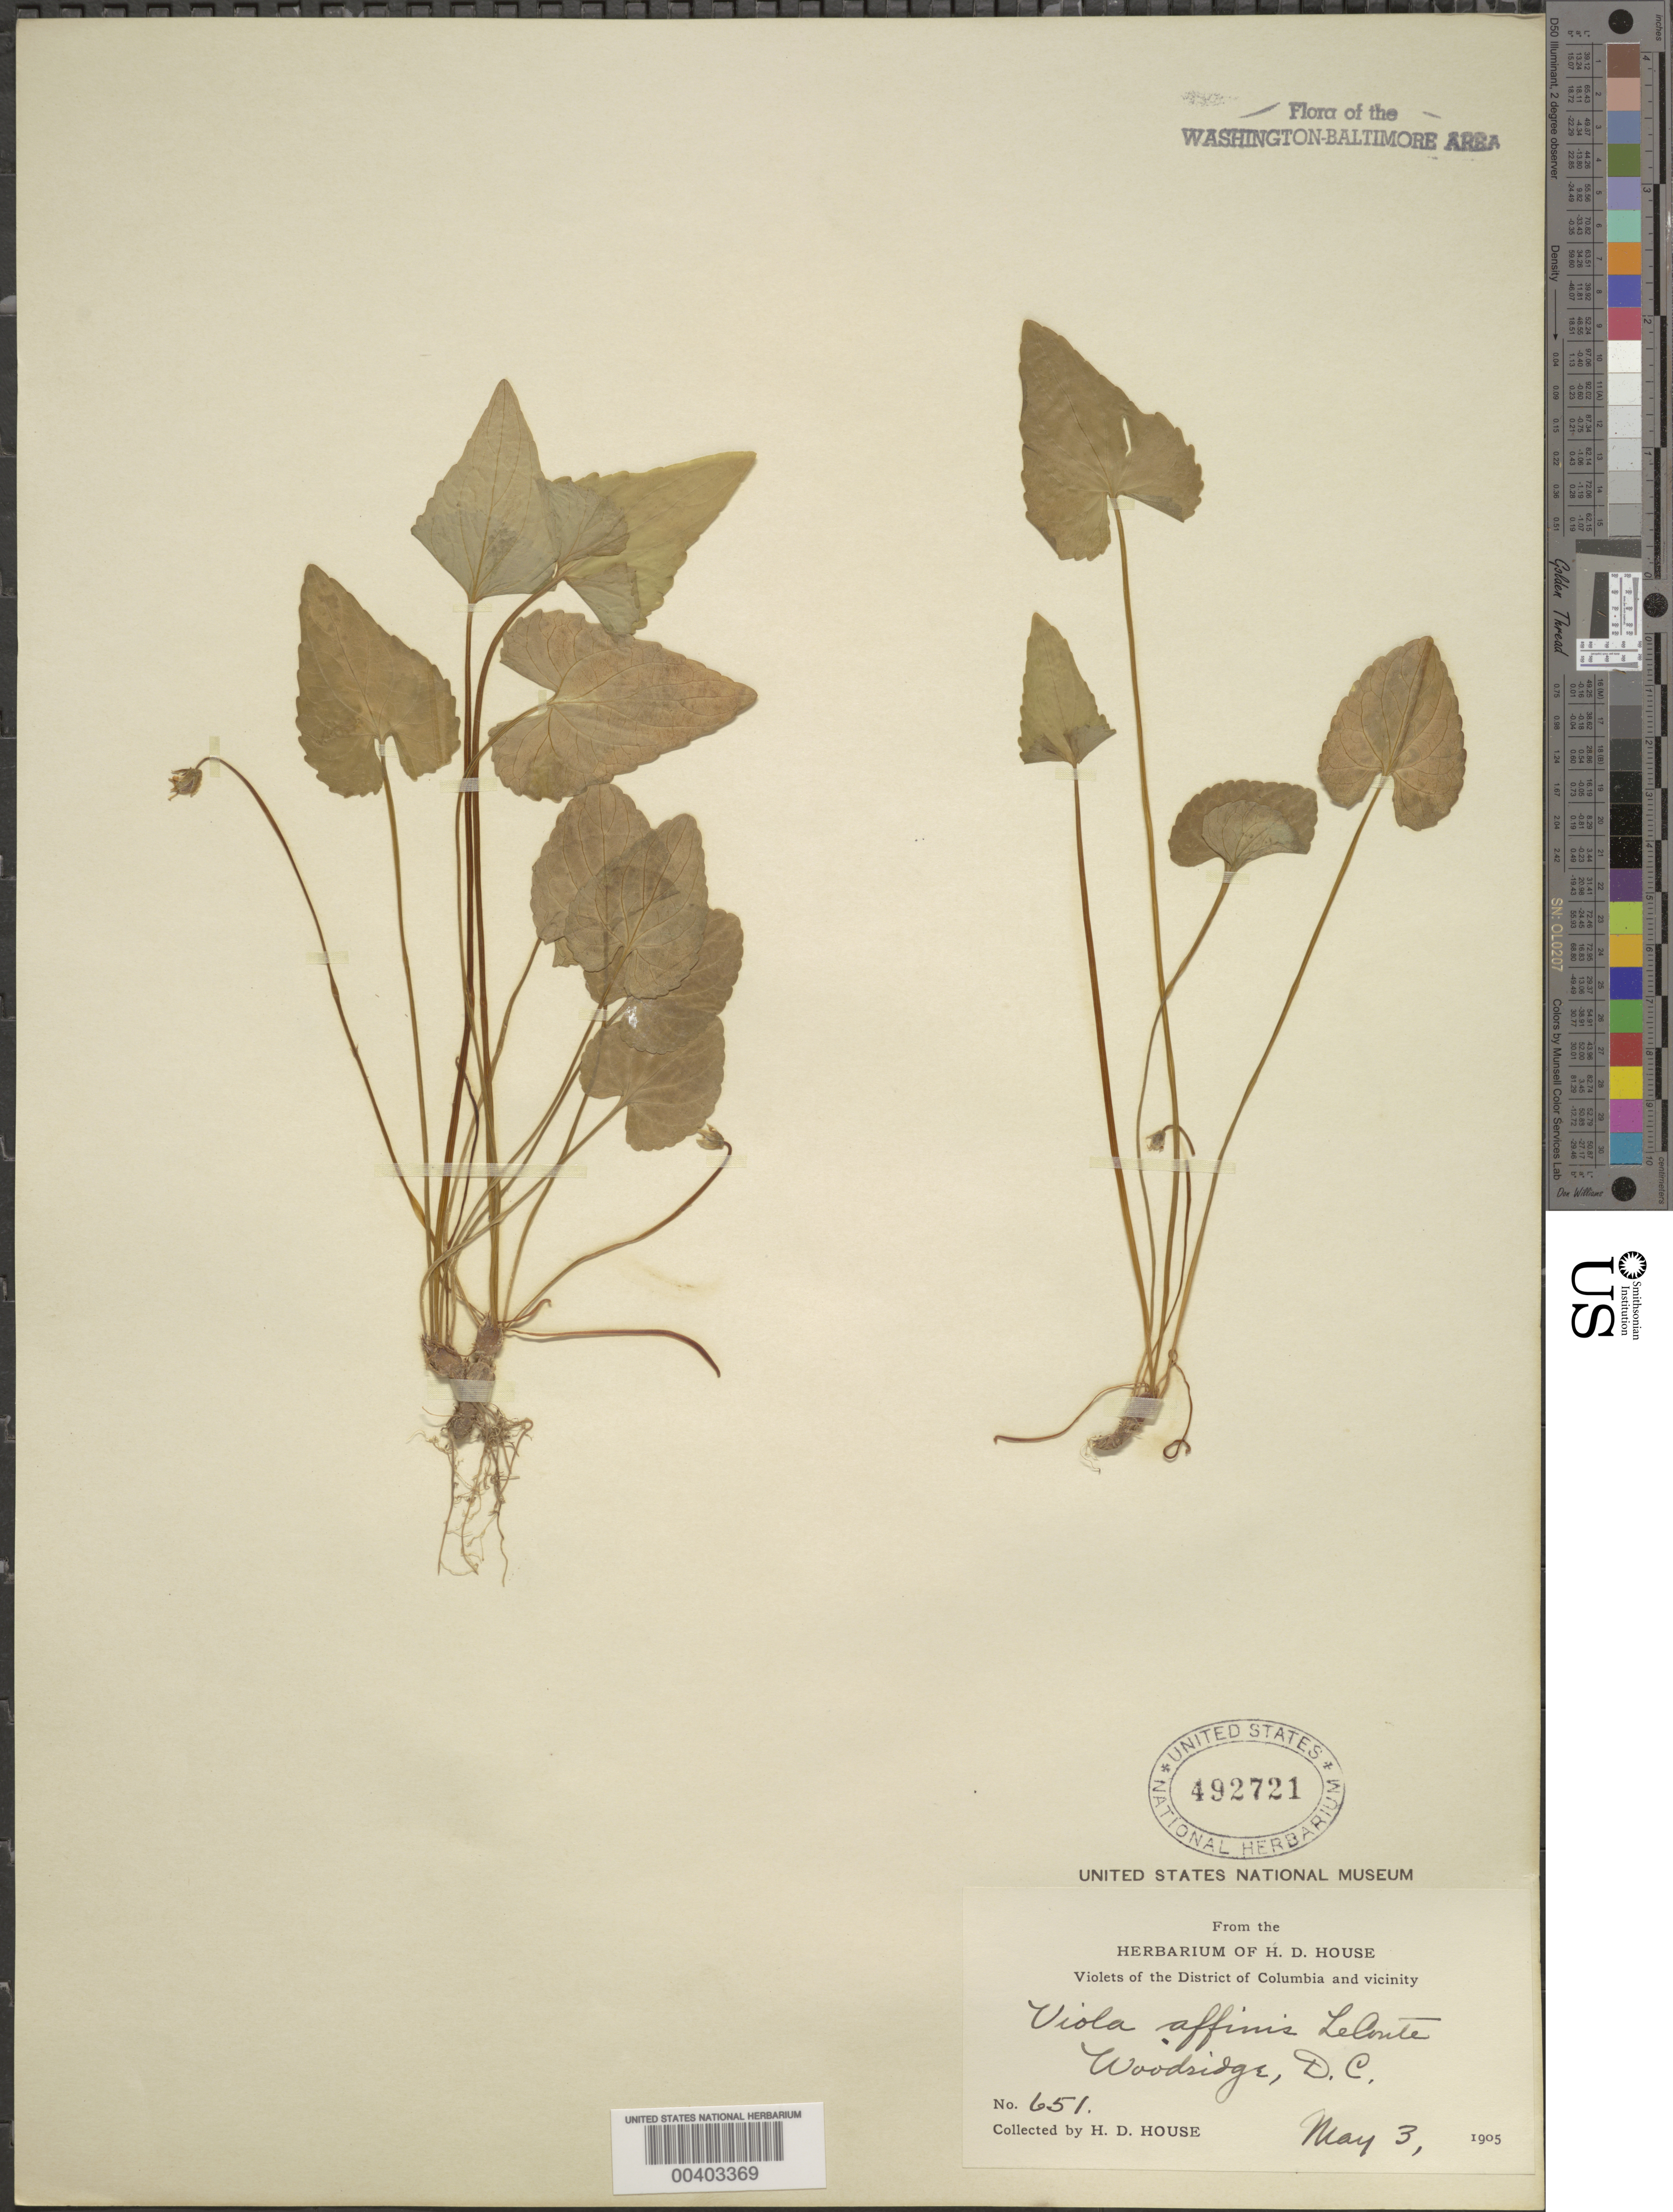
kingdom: Plantae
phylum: Tracheophyta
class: Magnoliopsida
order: Malpighiales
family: Violaceae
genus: Viola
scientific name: Viola sororia var. affinis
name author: (LeConte) McKinney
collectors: H. D. House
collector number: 651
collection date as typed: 03 May 1905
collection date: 1905-05-03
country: United States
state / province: District of Columbia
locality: Woodridge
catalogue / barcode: US 492721